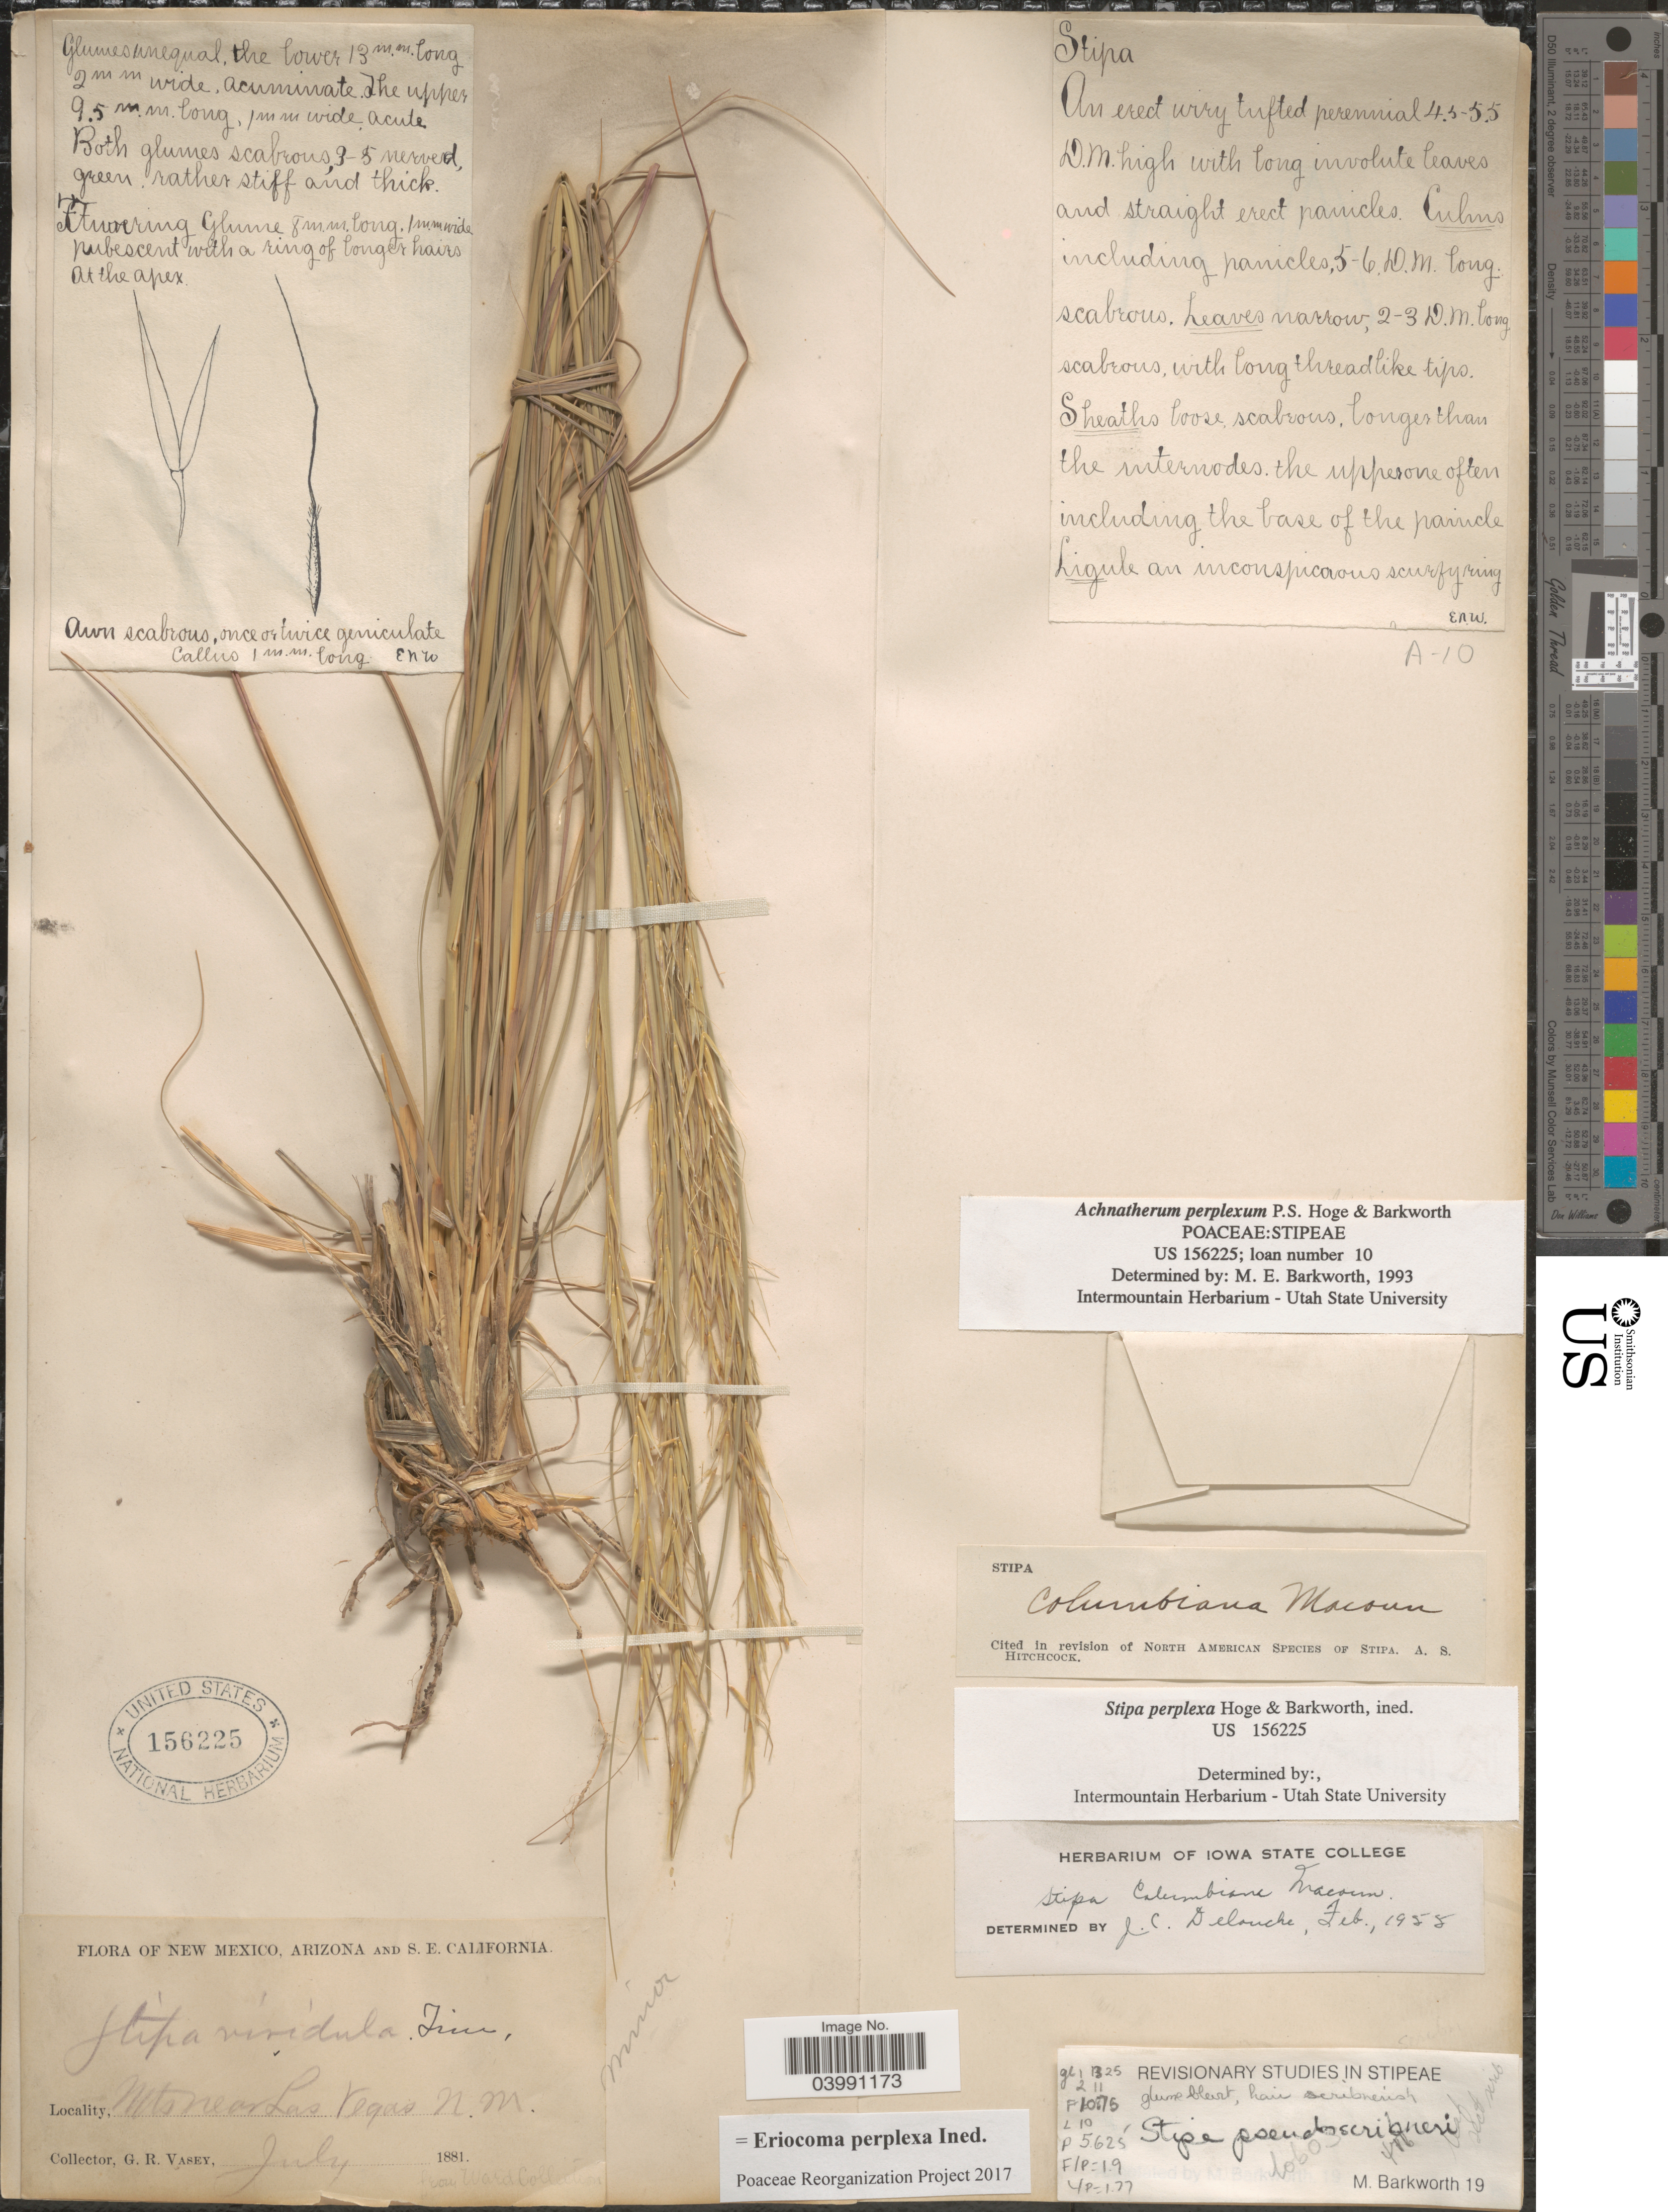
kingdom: Plantae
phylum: Tracheophyta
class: Liliopsida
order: Poales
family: Poaceae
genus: Eriocoma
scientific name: Eriocoma perplexa ined.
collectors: G. R. Vasey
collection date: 1881-07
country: United States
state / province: New Mexico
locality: Mts near Las Vegas.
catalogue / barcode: US 156225